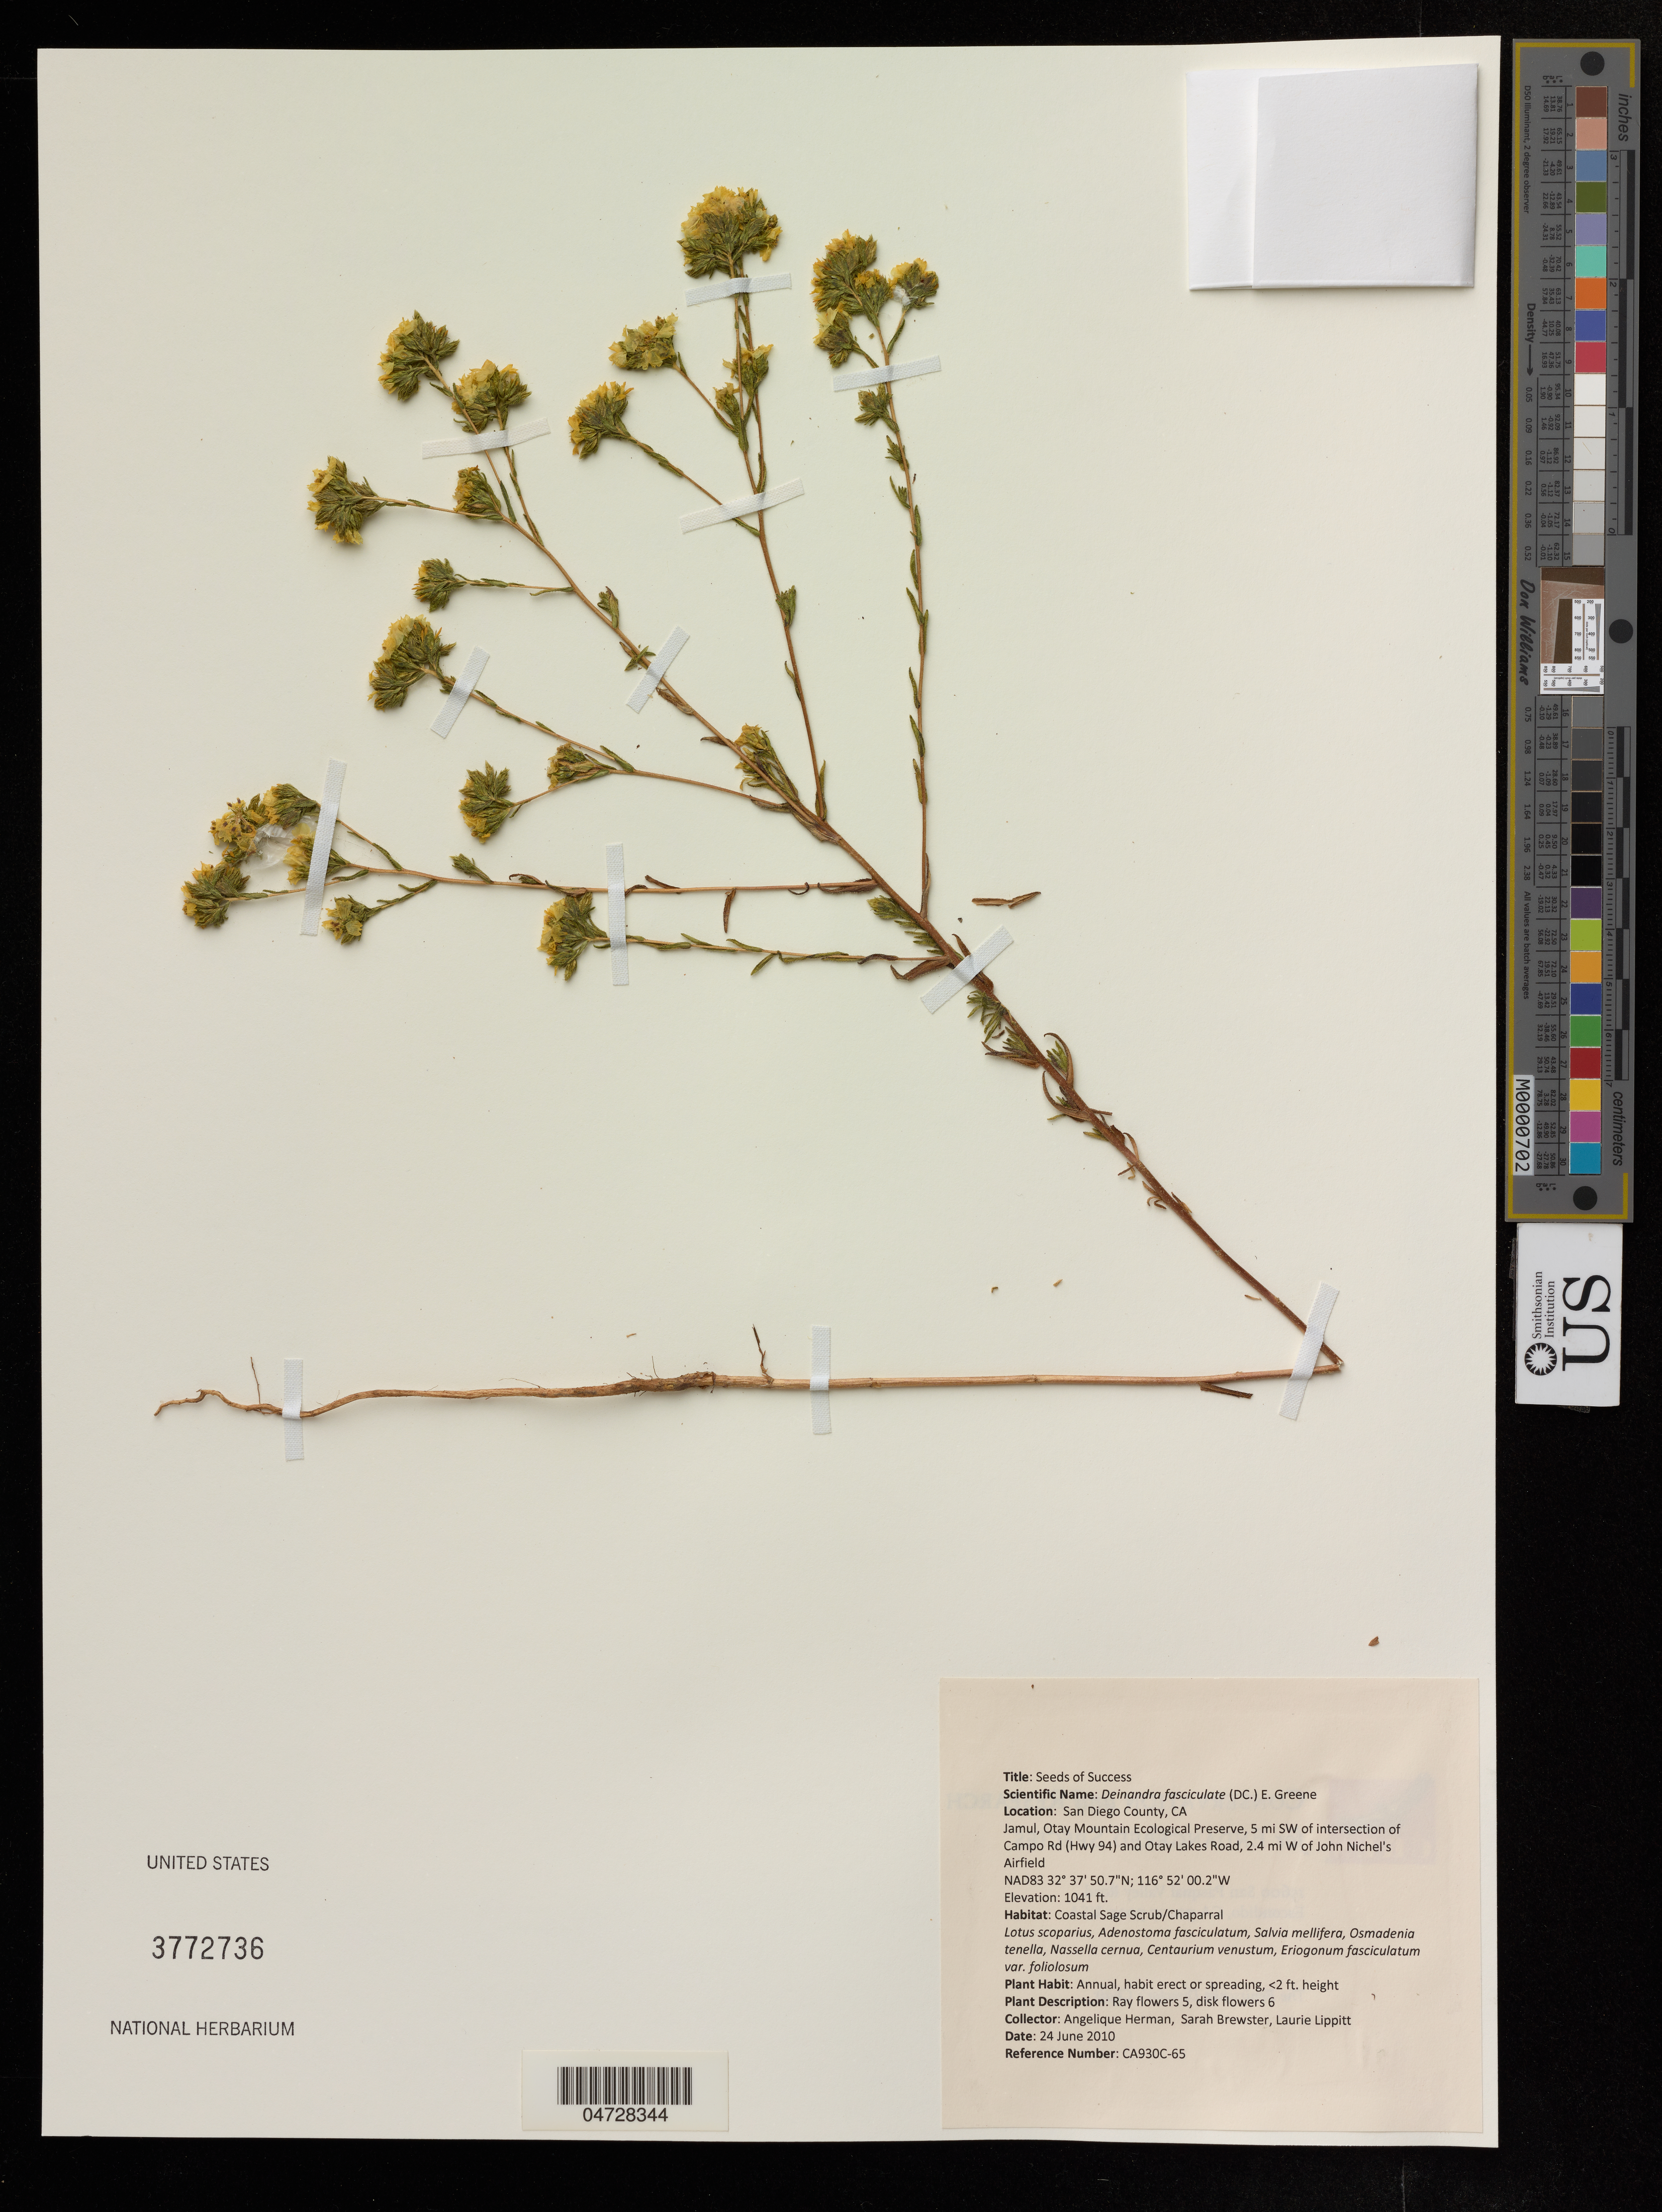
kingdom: Plantae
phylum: Tracheophyta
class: Magnoliopsida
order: Asterales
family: Asteraceae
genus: Deinandra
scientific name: Deinandra fasciculata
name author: (DC.) Greene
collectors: A. Herman, S. Brewster & L. Lippitt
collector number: CA930C-65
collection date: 2010-06-24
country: United States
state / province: California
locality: San Diego County, Jamul, Otay Mountain Ecological Preserve, 5 mi SW of intersection of Campo Rd (Hwy 94) and Otay Lakes Road, 2.4 mi W of John Nichel's Airfield.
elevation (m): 317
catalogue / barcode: US 3772736